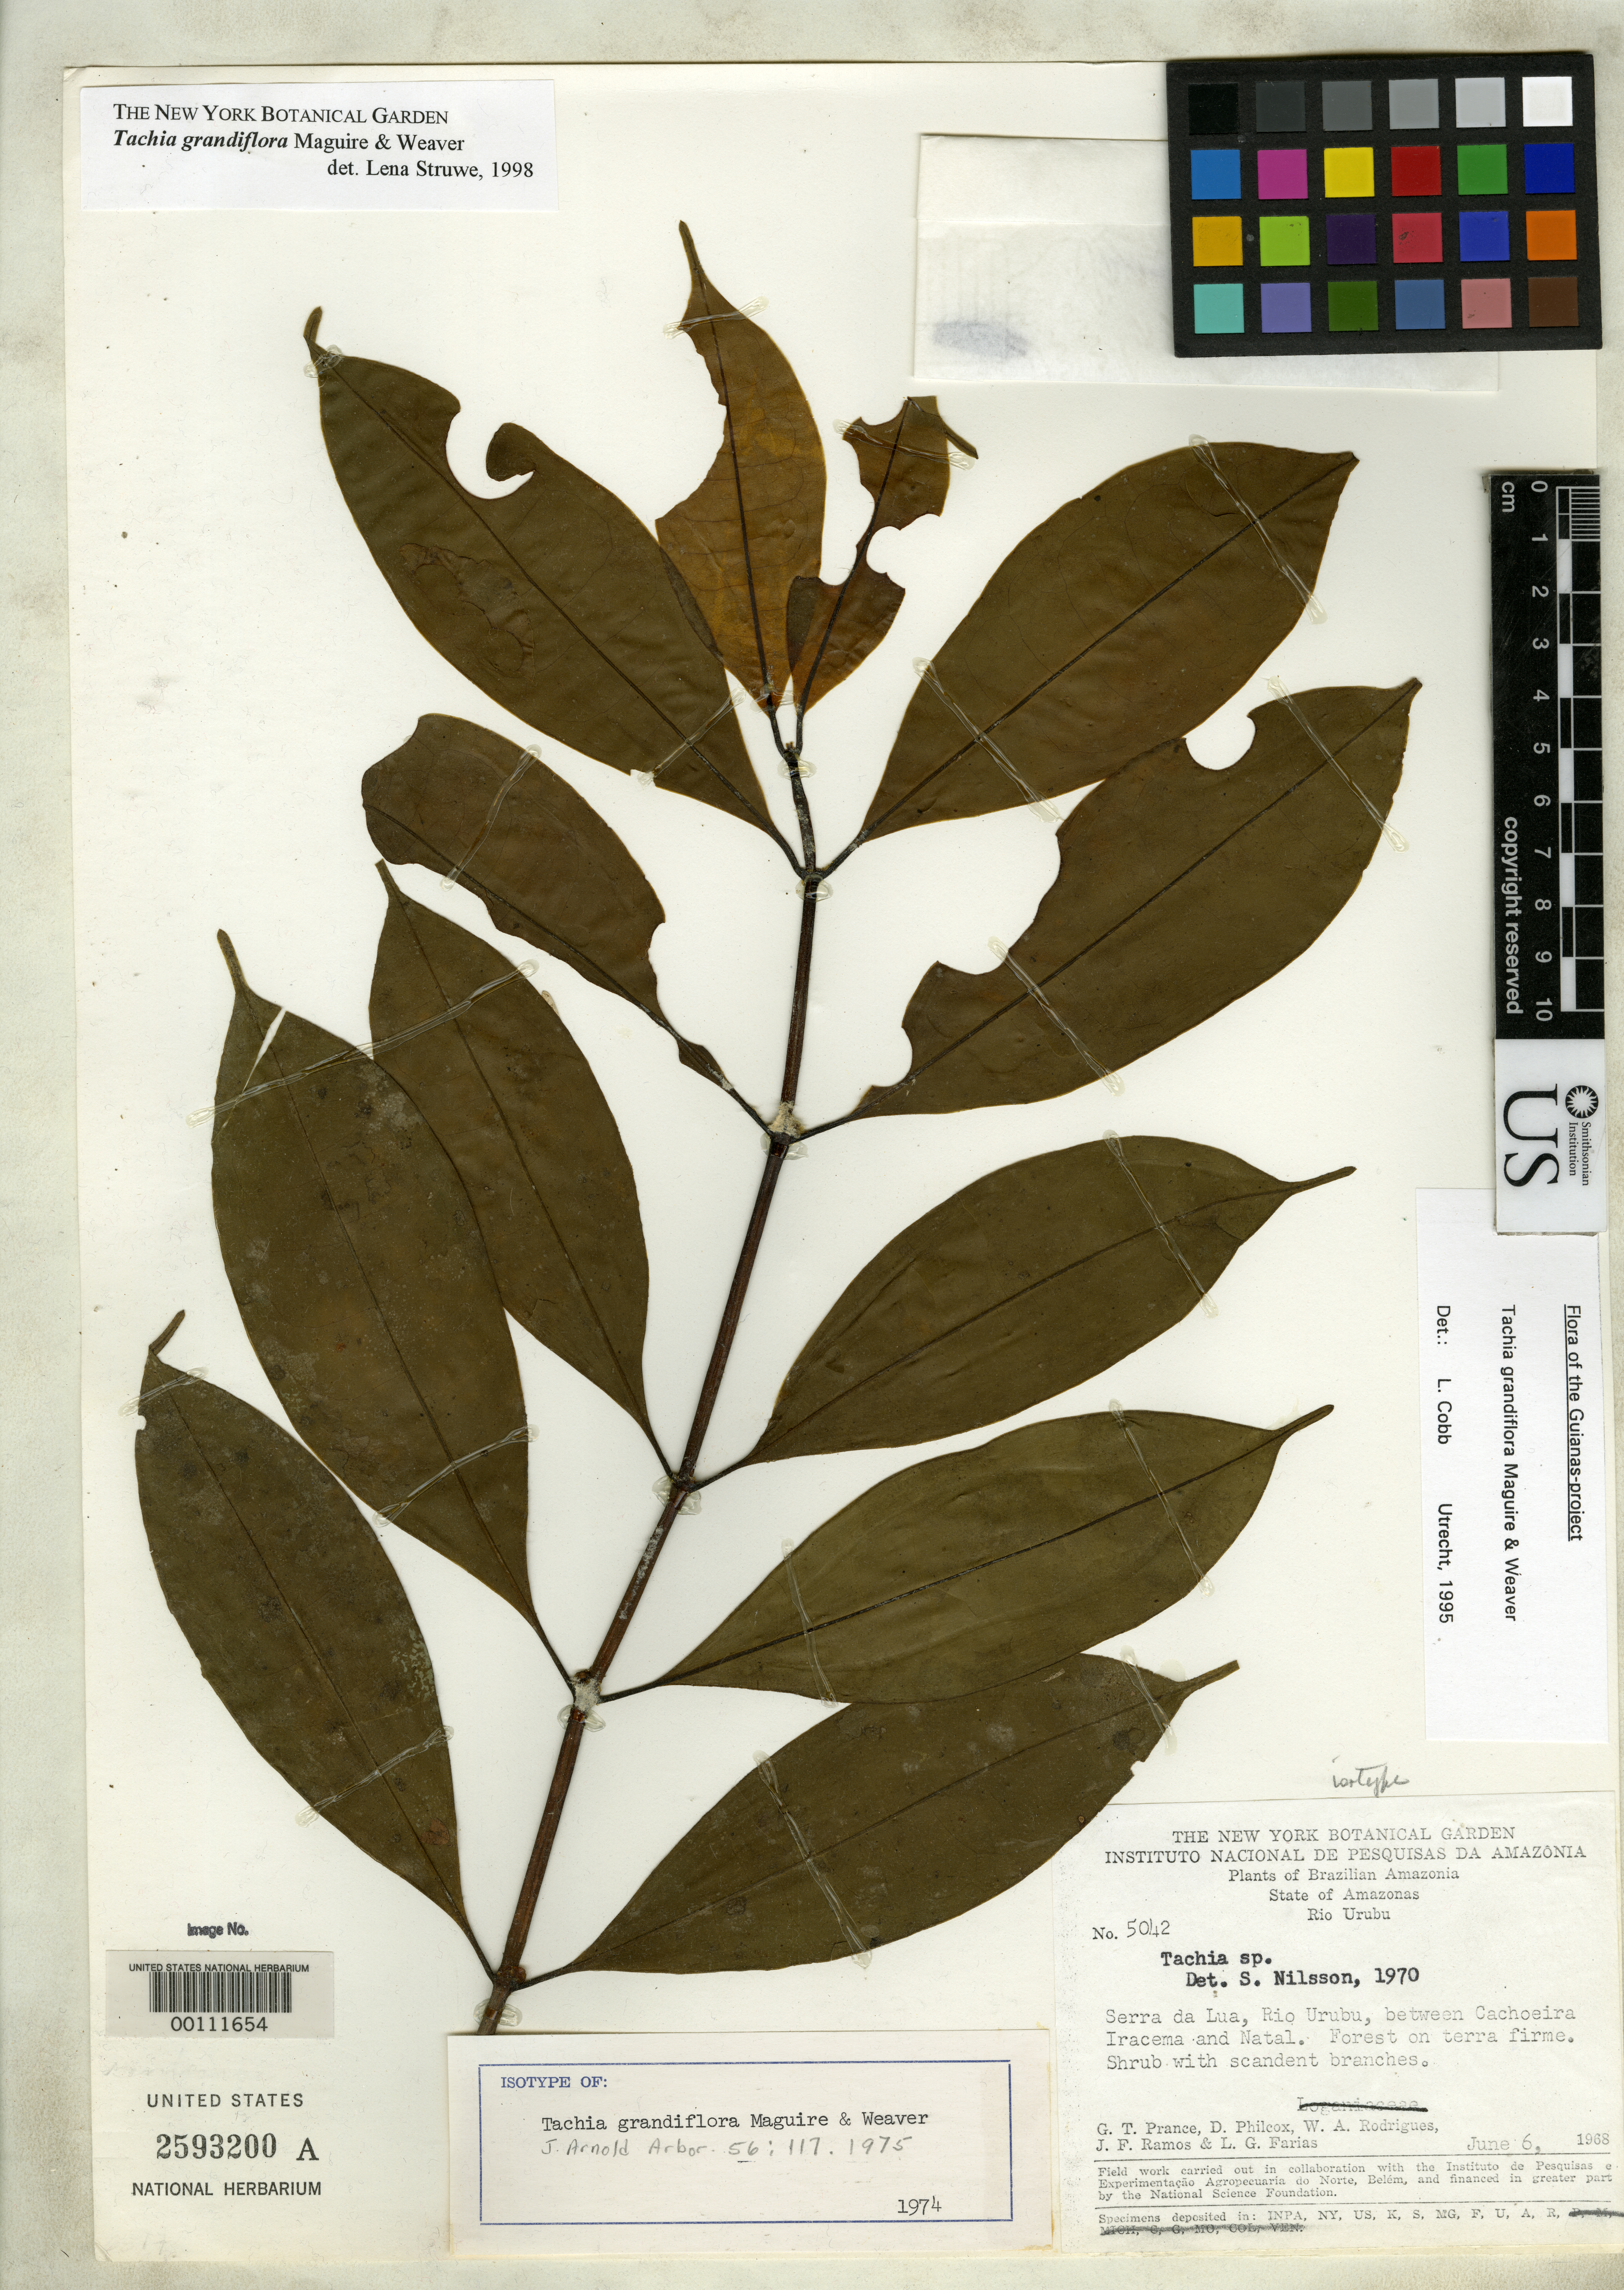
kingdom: Plantae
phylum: Tracheophyta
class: Magnoliopsida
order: Gentianales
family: Gentianaceae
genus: Tachia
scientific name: Tachia grandiflora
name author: Maguire & Weaver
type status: Isotype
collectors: G. T. Prance, D. Philcox, W. A. Rodrigues, J. F. Ramos & L. G. Farias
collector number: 5042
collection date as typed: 06 Jun 1968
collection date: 1968-06-06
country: Brazil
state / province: Amazonas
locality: Serra da Lua, Rio Urubu, between Cachoeira Iracema and Natal.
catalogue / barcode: US 2593200A